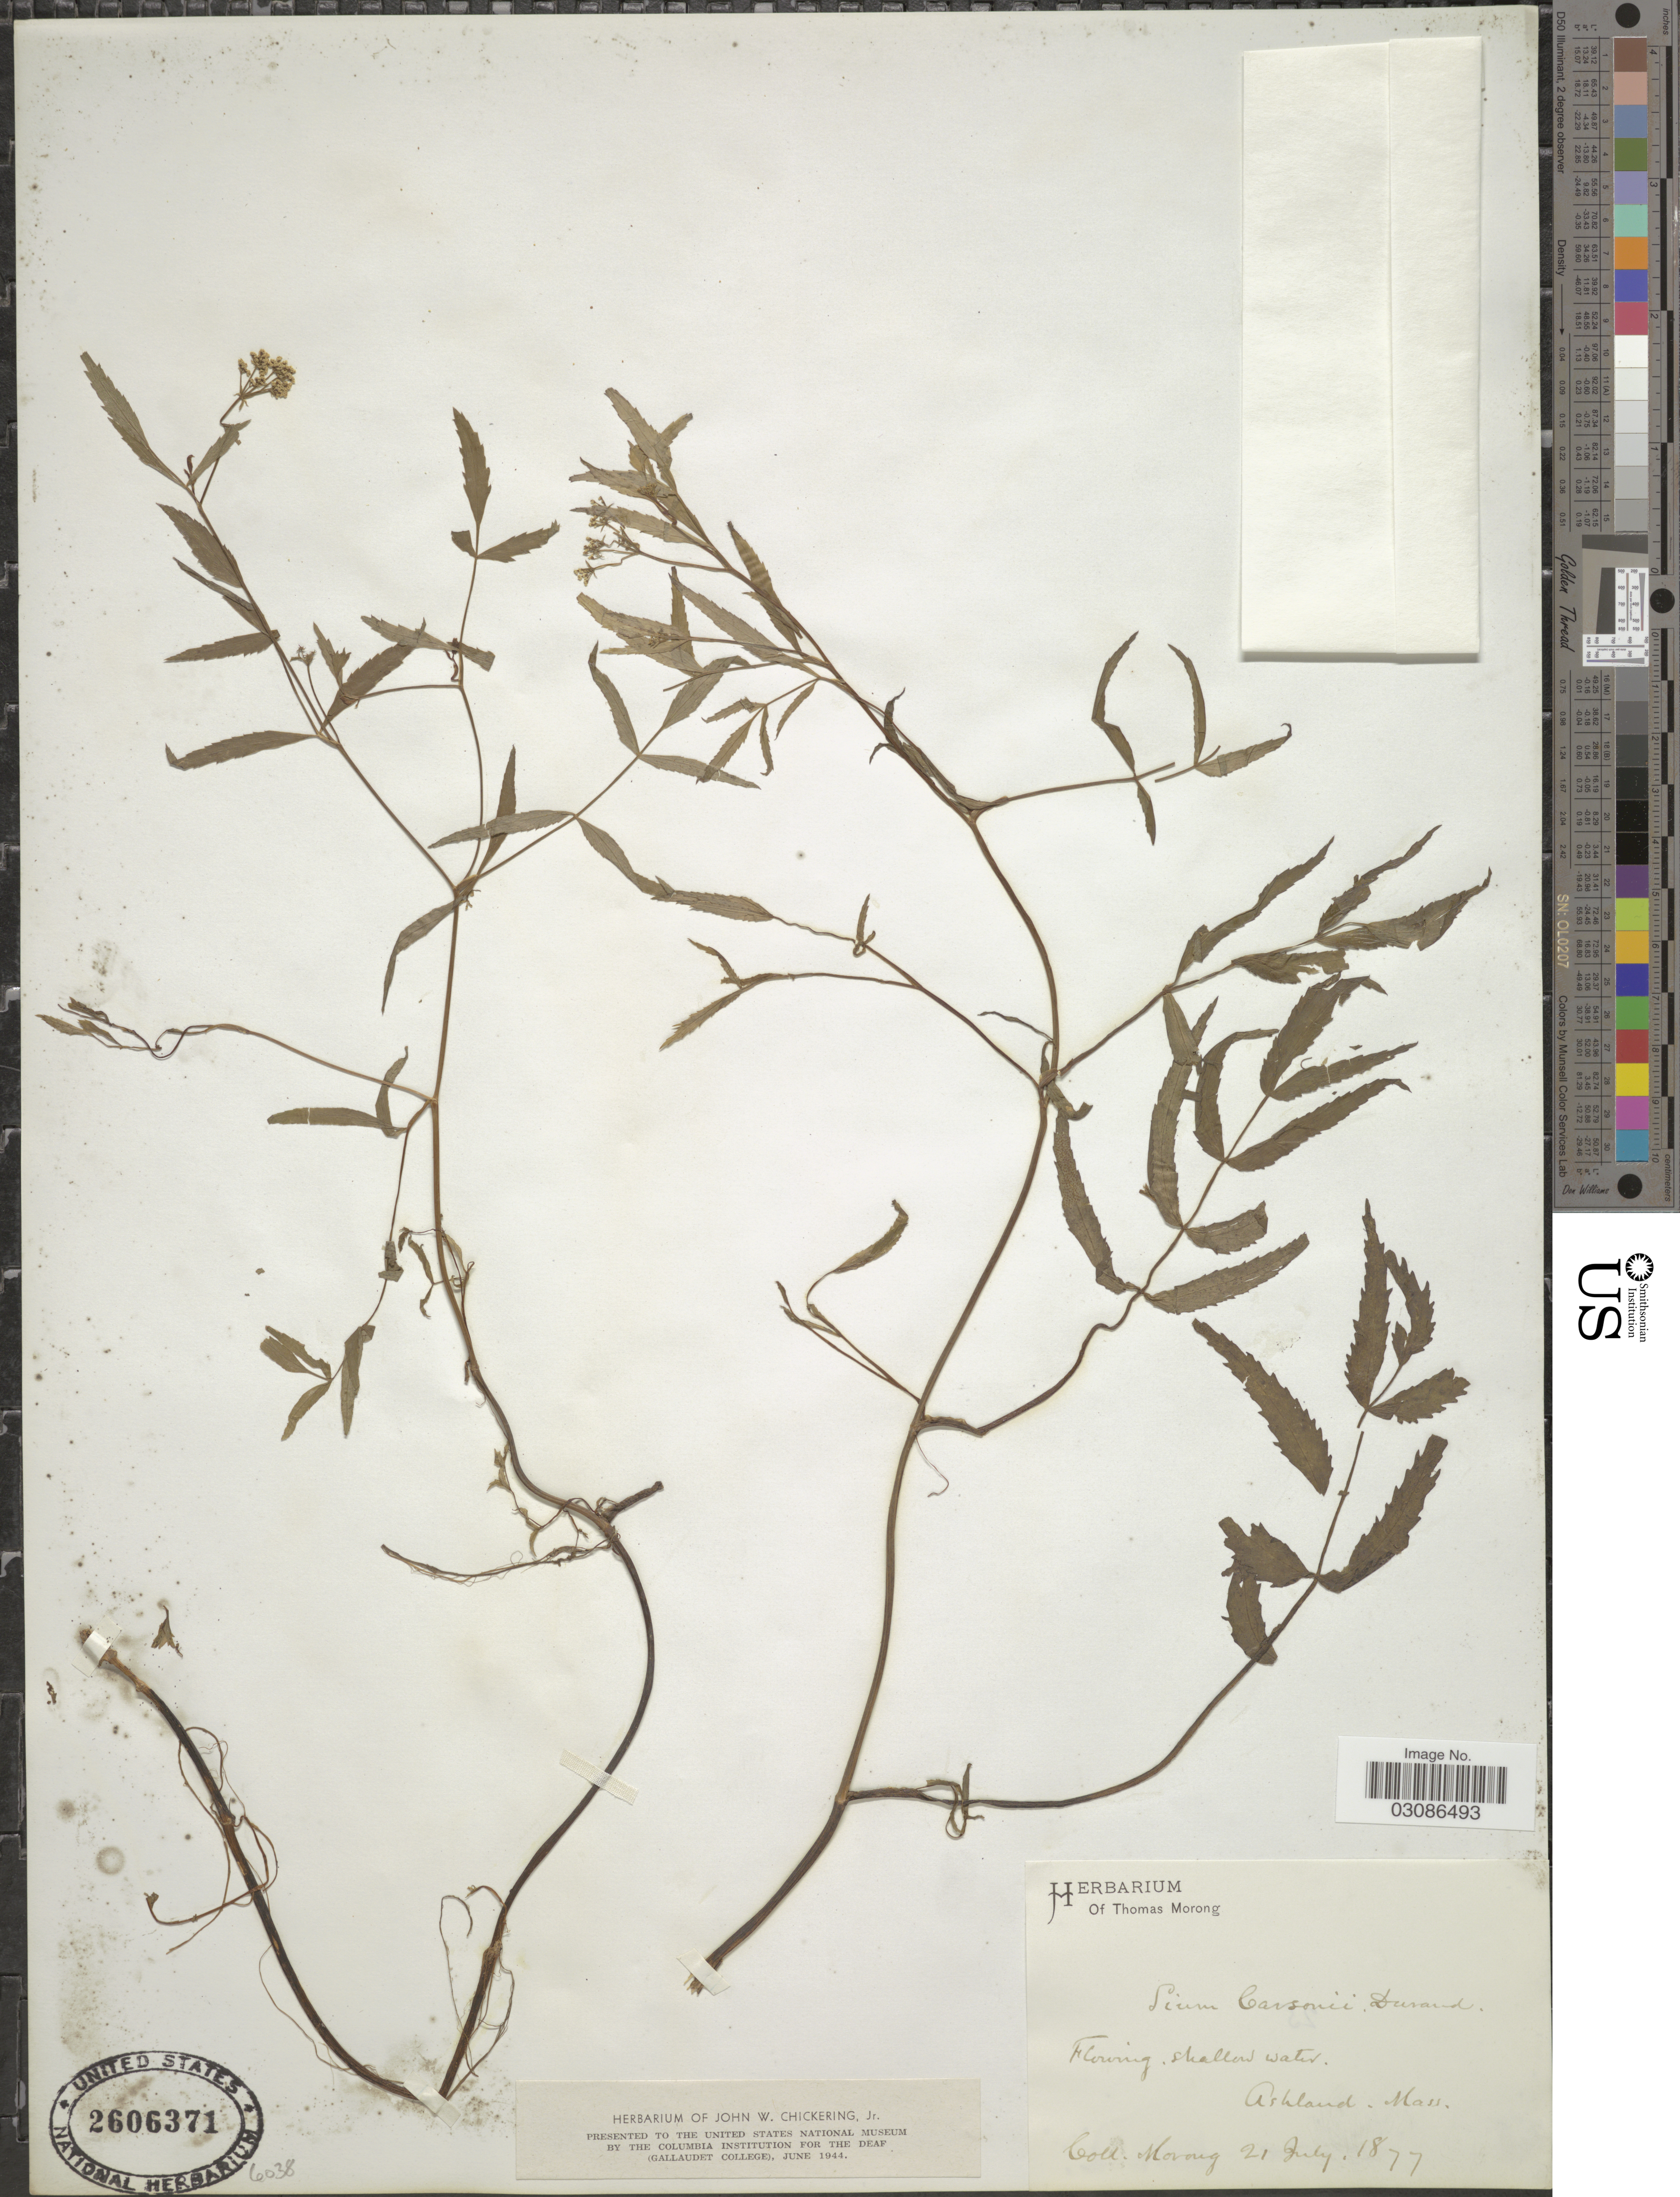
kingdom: Plantae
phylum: Tracheophyta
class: Magnoliopsida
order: Apiales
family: Apiaceae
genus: Sium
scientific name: Sium carsonii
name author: Durand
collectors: ex herb. T. Morong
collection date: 1877-07-21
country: United States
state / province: Massachusetts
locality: Ashland.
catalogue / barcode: US 2606371